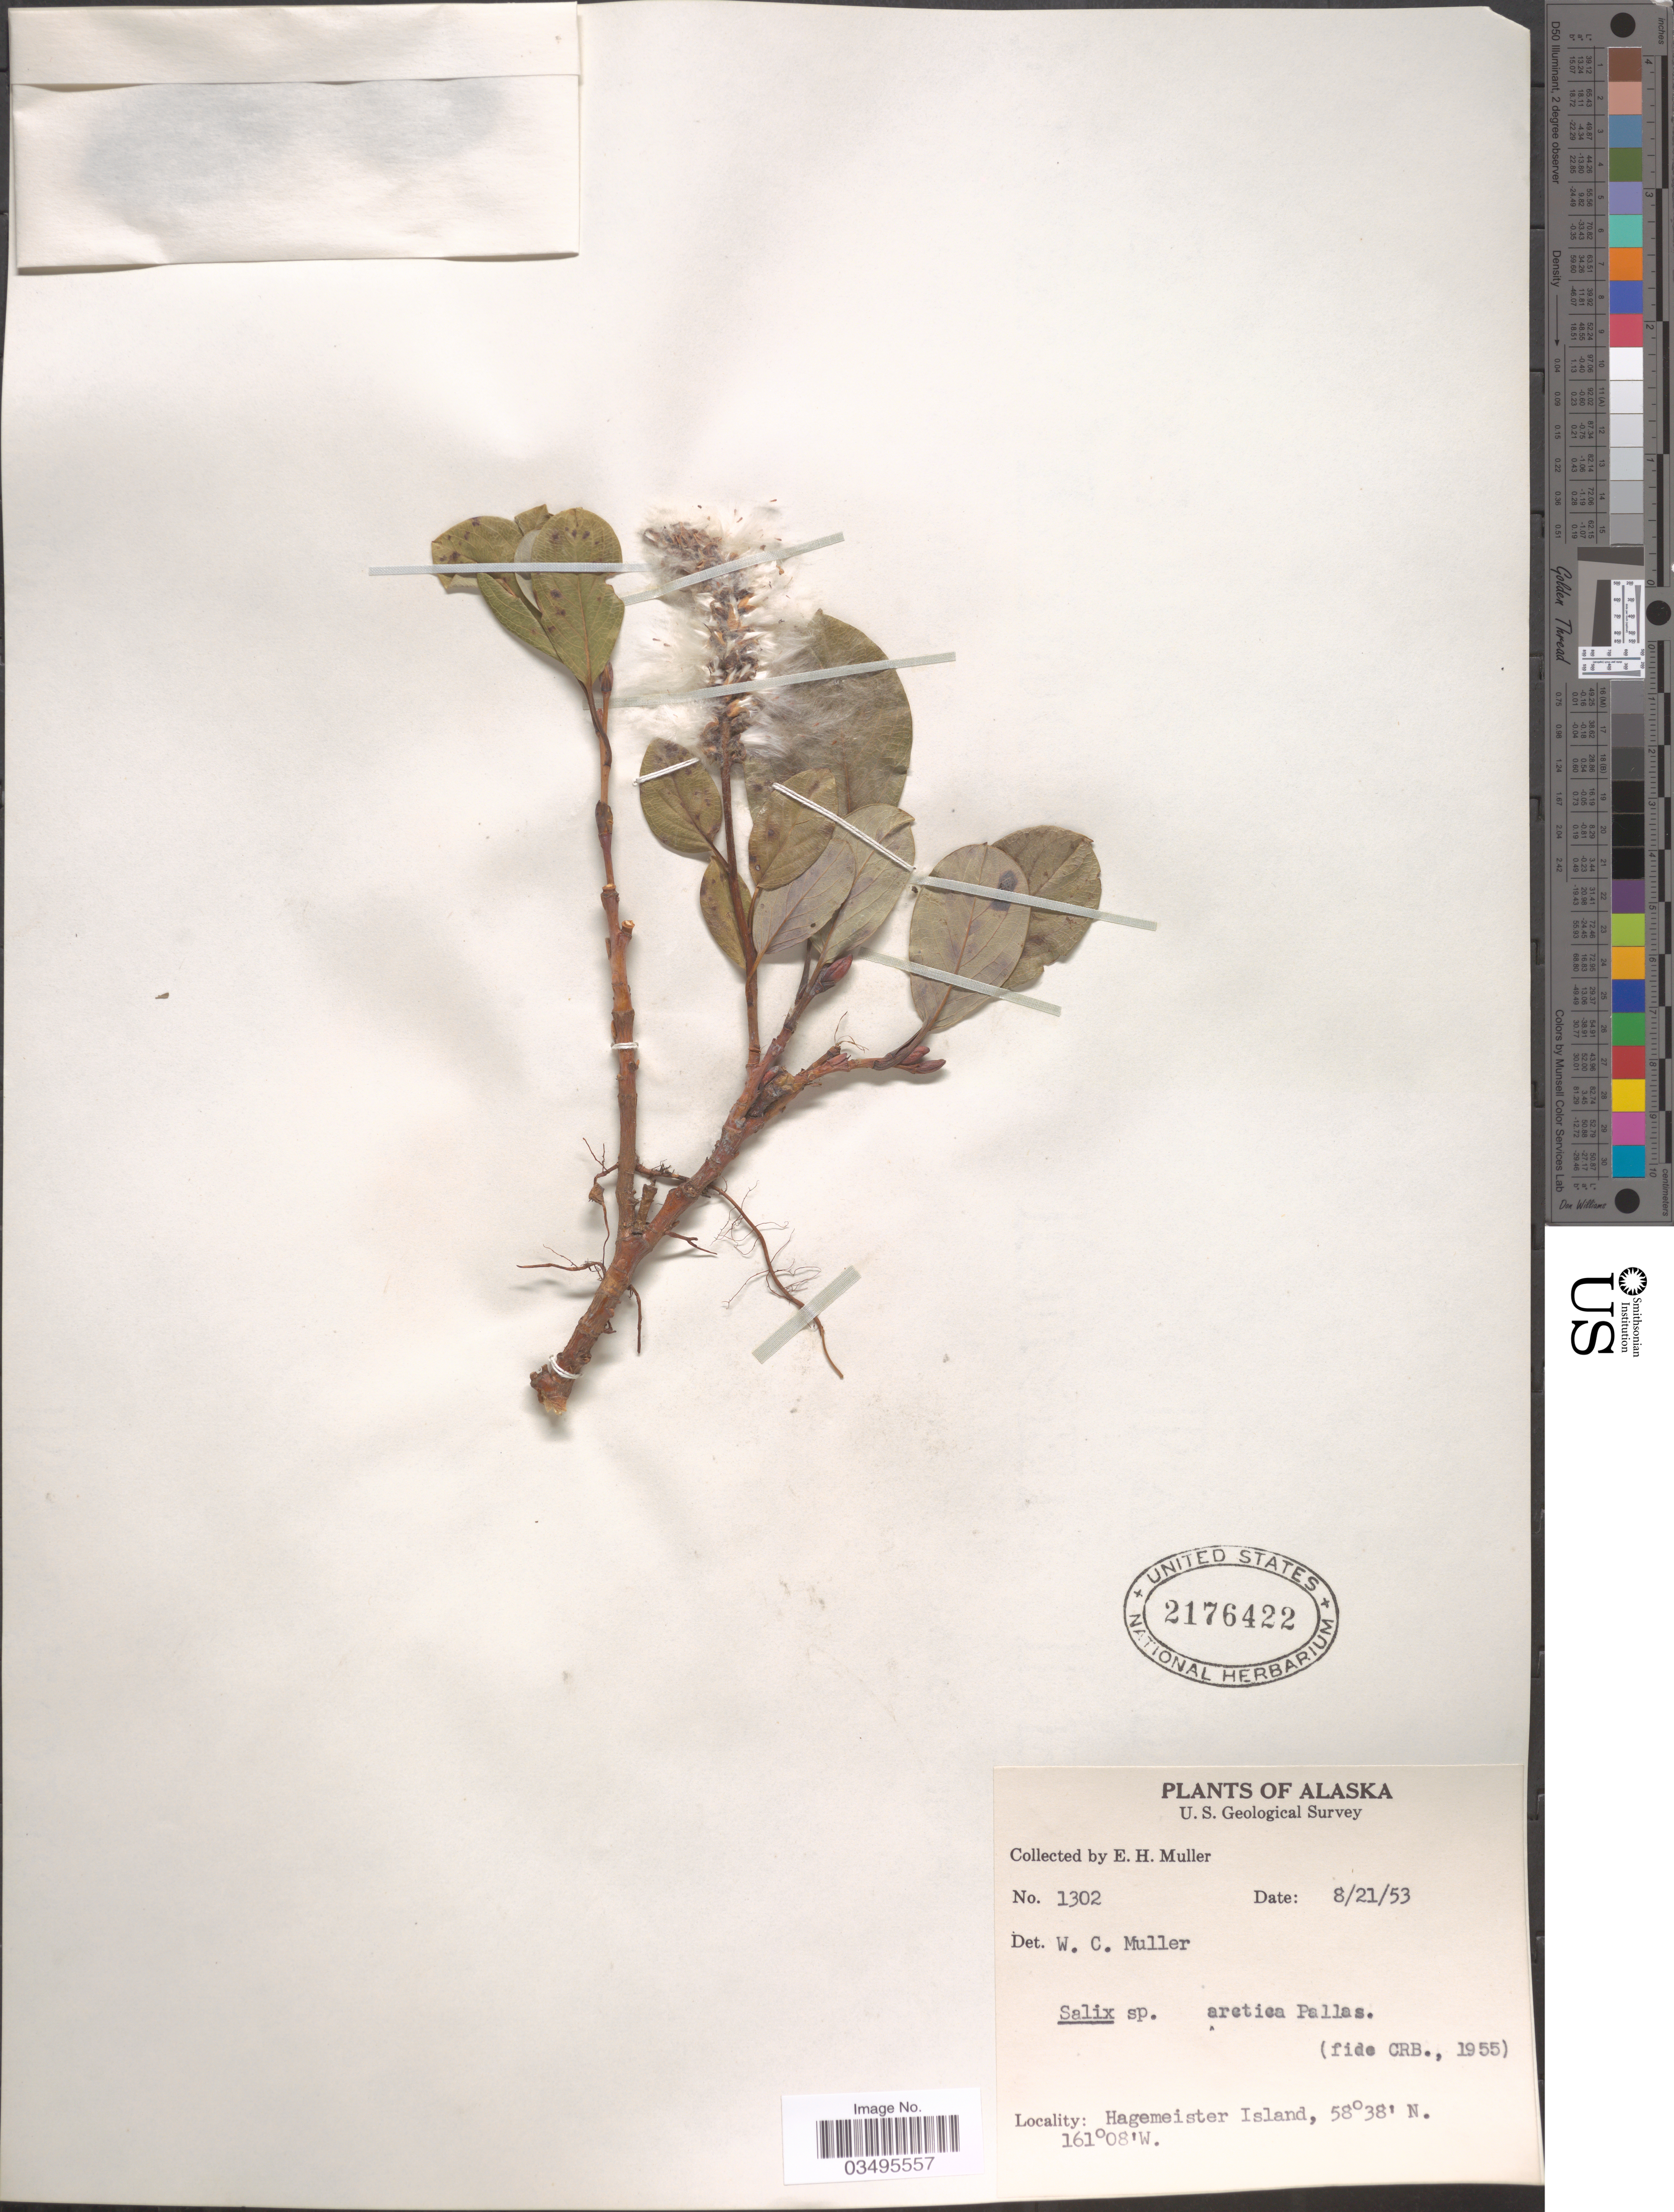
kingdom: Plantae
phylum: Tracheophyta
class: Magnoliopsida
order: Malpighiales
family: Salicaceae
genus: Salix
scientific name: Salix arctica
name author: Pall.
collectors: E. H. Muller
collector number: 1302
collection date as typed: Transcribed d/m/y: 21/8/53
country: United States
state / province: Alaska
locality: Hagemeister Island.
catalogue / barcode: US 2176422